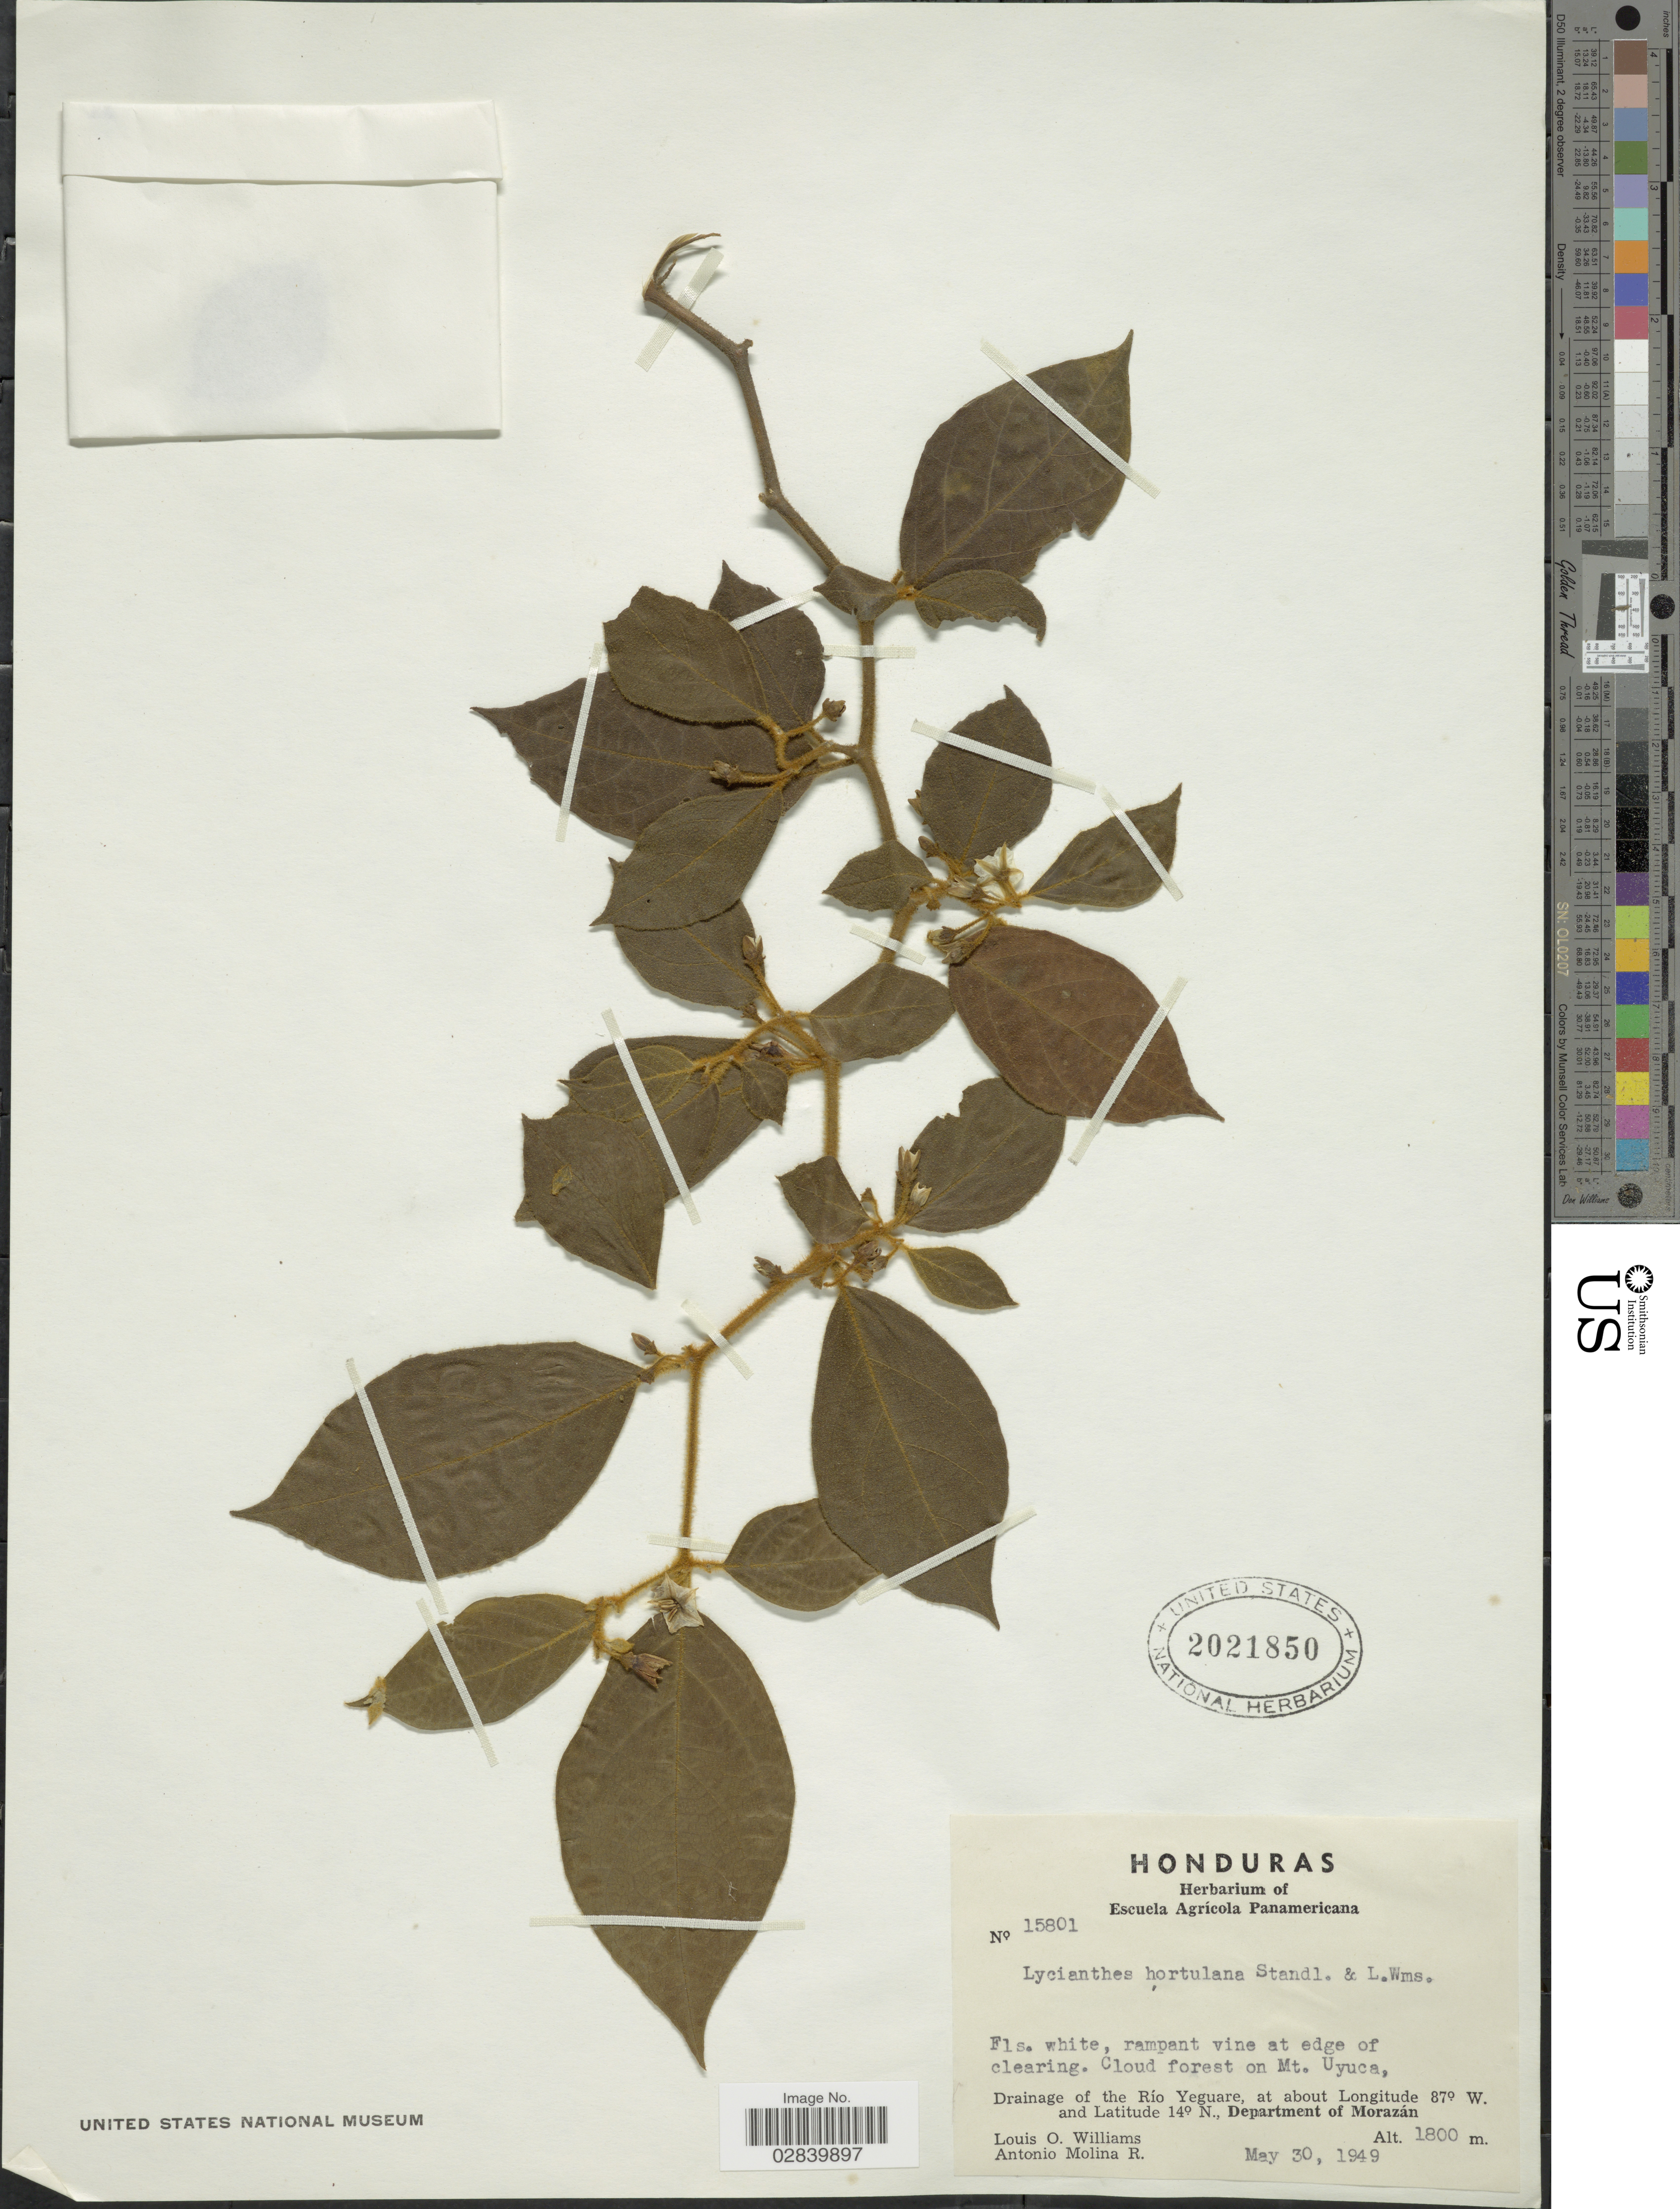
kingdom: Plantae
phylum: Tracheophyta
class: Magnoliopsida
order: Solanales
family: Solanaceae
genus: Lycianthes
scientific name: Lycianthes hortulana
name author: Standl. & L.O. Williams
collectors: L. O. Williams & A. Molina R.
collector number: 15801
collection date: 1949-05-30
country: Honduras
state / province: Fco. Morazán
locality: Drainage of the Río Yeguare, Department of Morazán. Cloud forest on Mt. Uyuca.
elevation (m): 1800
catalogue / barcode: US 2021850